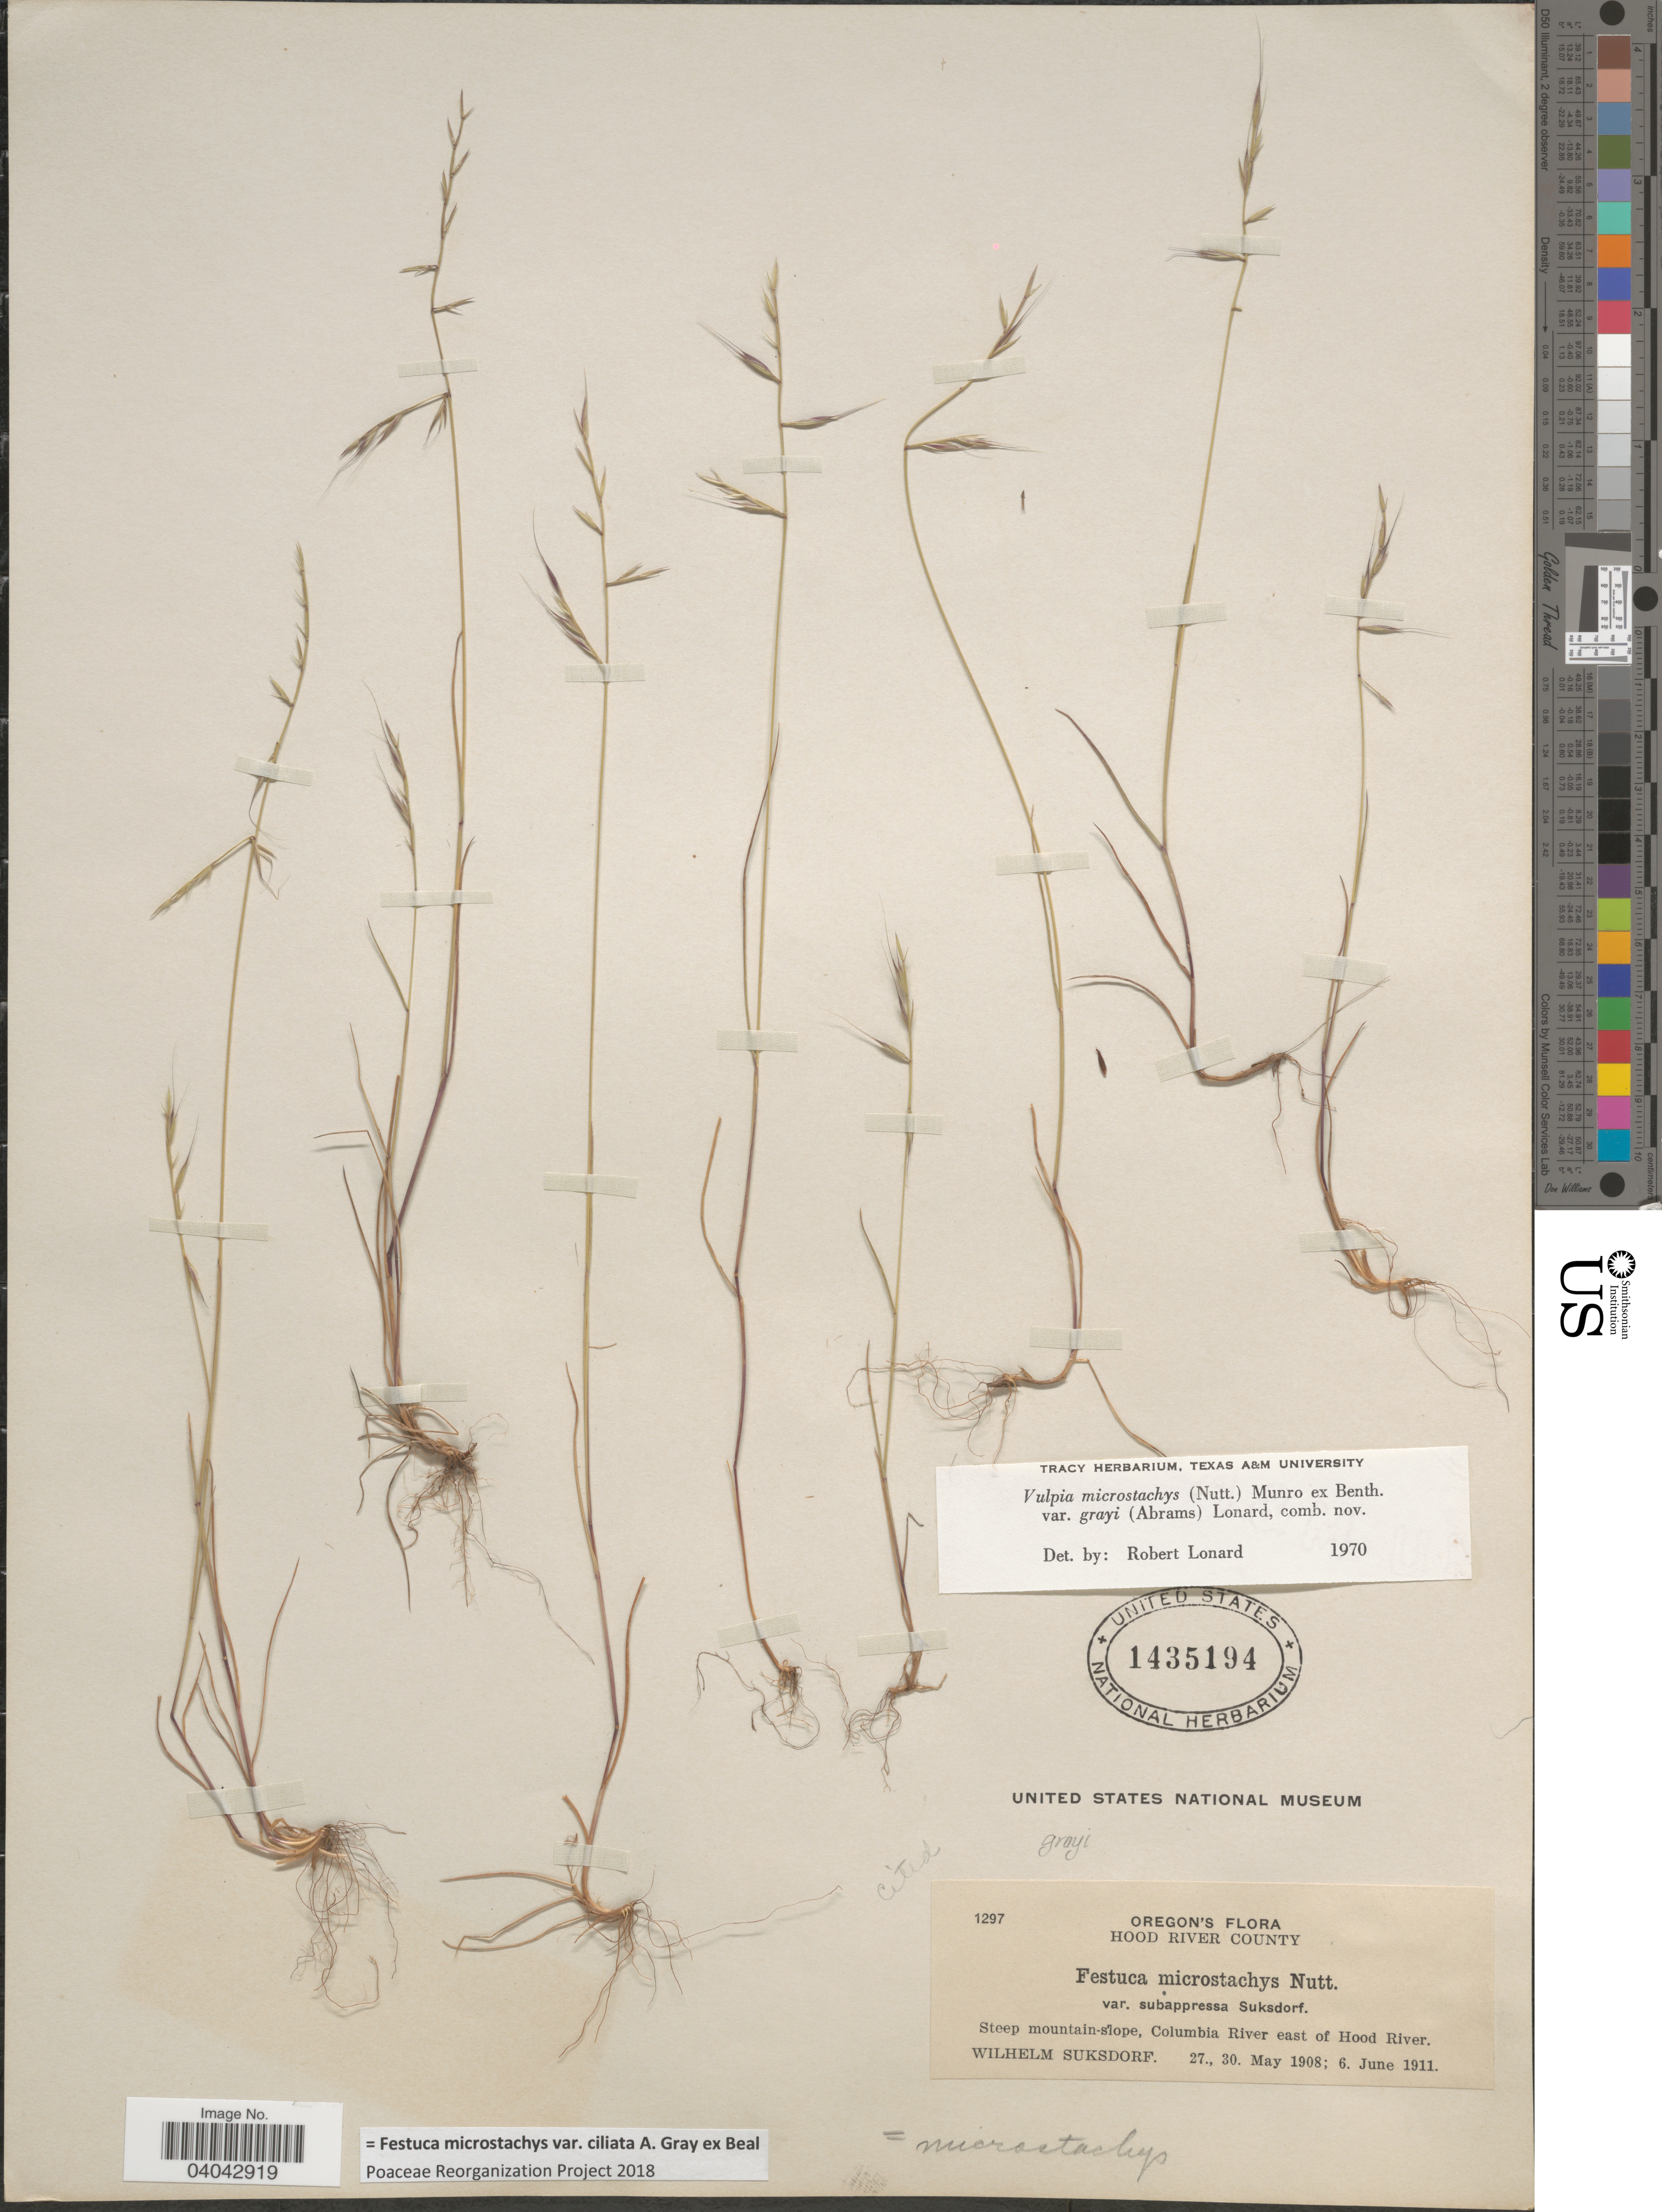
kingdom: Plantae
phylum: Tracheophyta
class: Liliopsida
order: Poales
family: Poaceae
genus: Festuca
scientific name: Festuca microstachys var. ciliata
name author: A. Gray ex W.J. Beal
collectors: W. N. Suksdorf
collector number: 1297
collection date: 1908-05-27/1911-06-06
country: United States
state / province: Oregon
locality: Hood River County. Steep mountain-slope, Columbia River east of Hood River.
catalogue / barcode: US 1435194